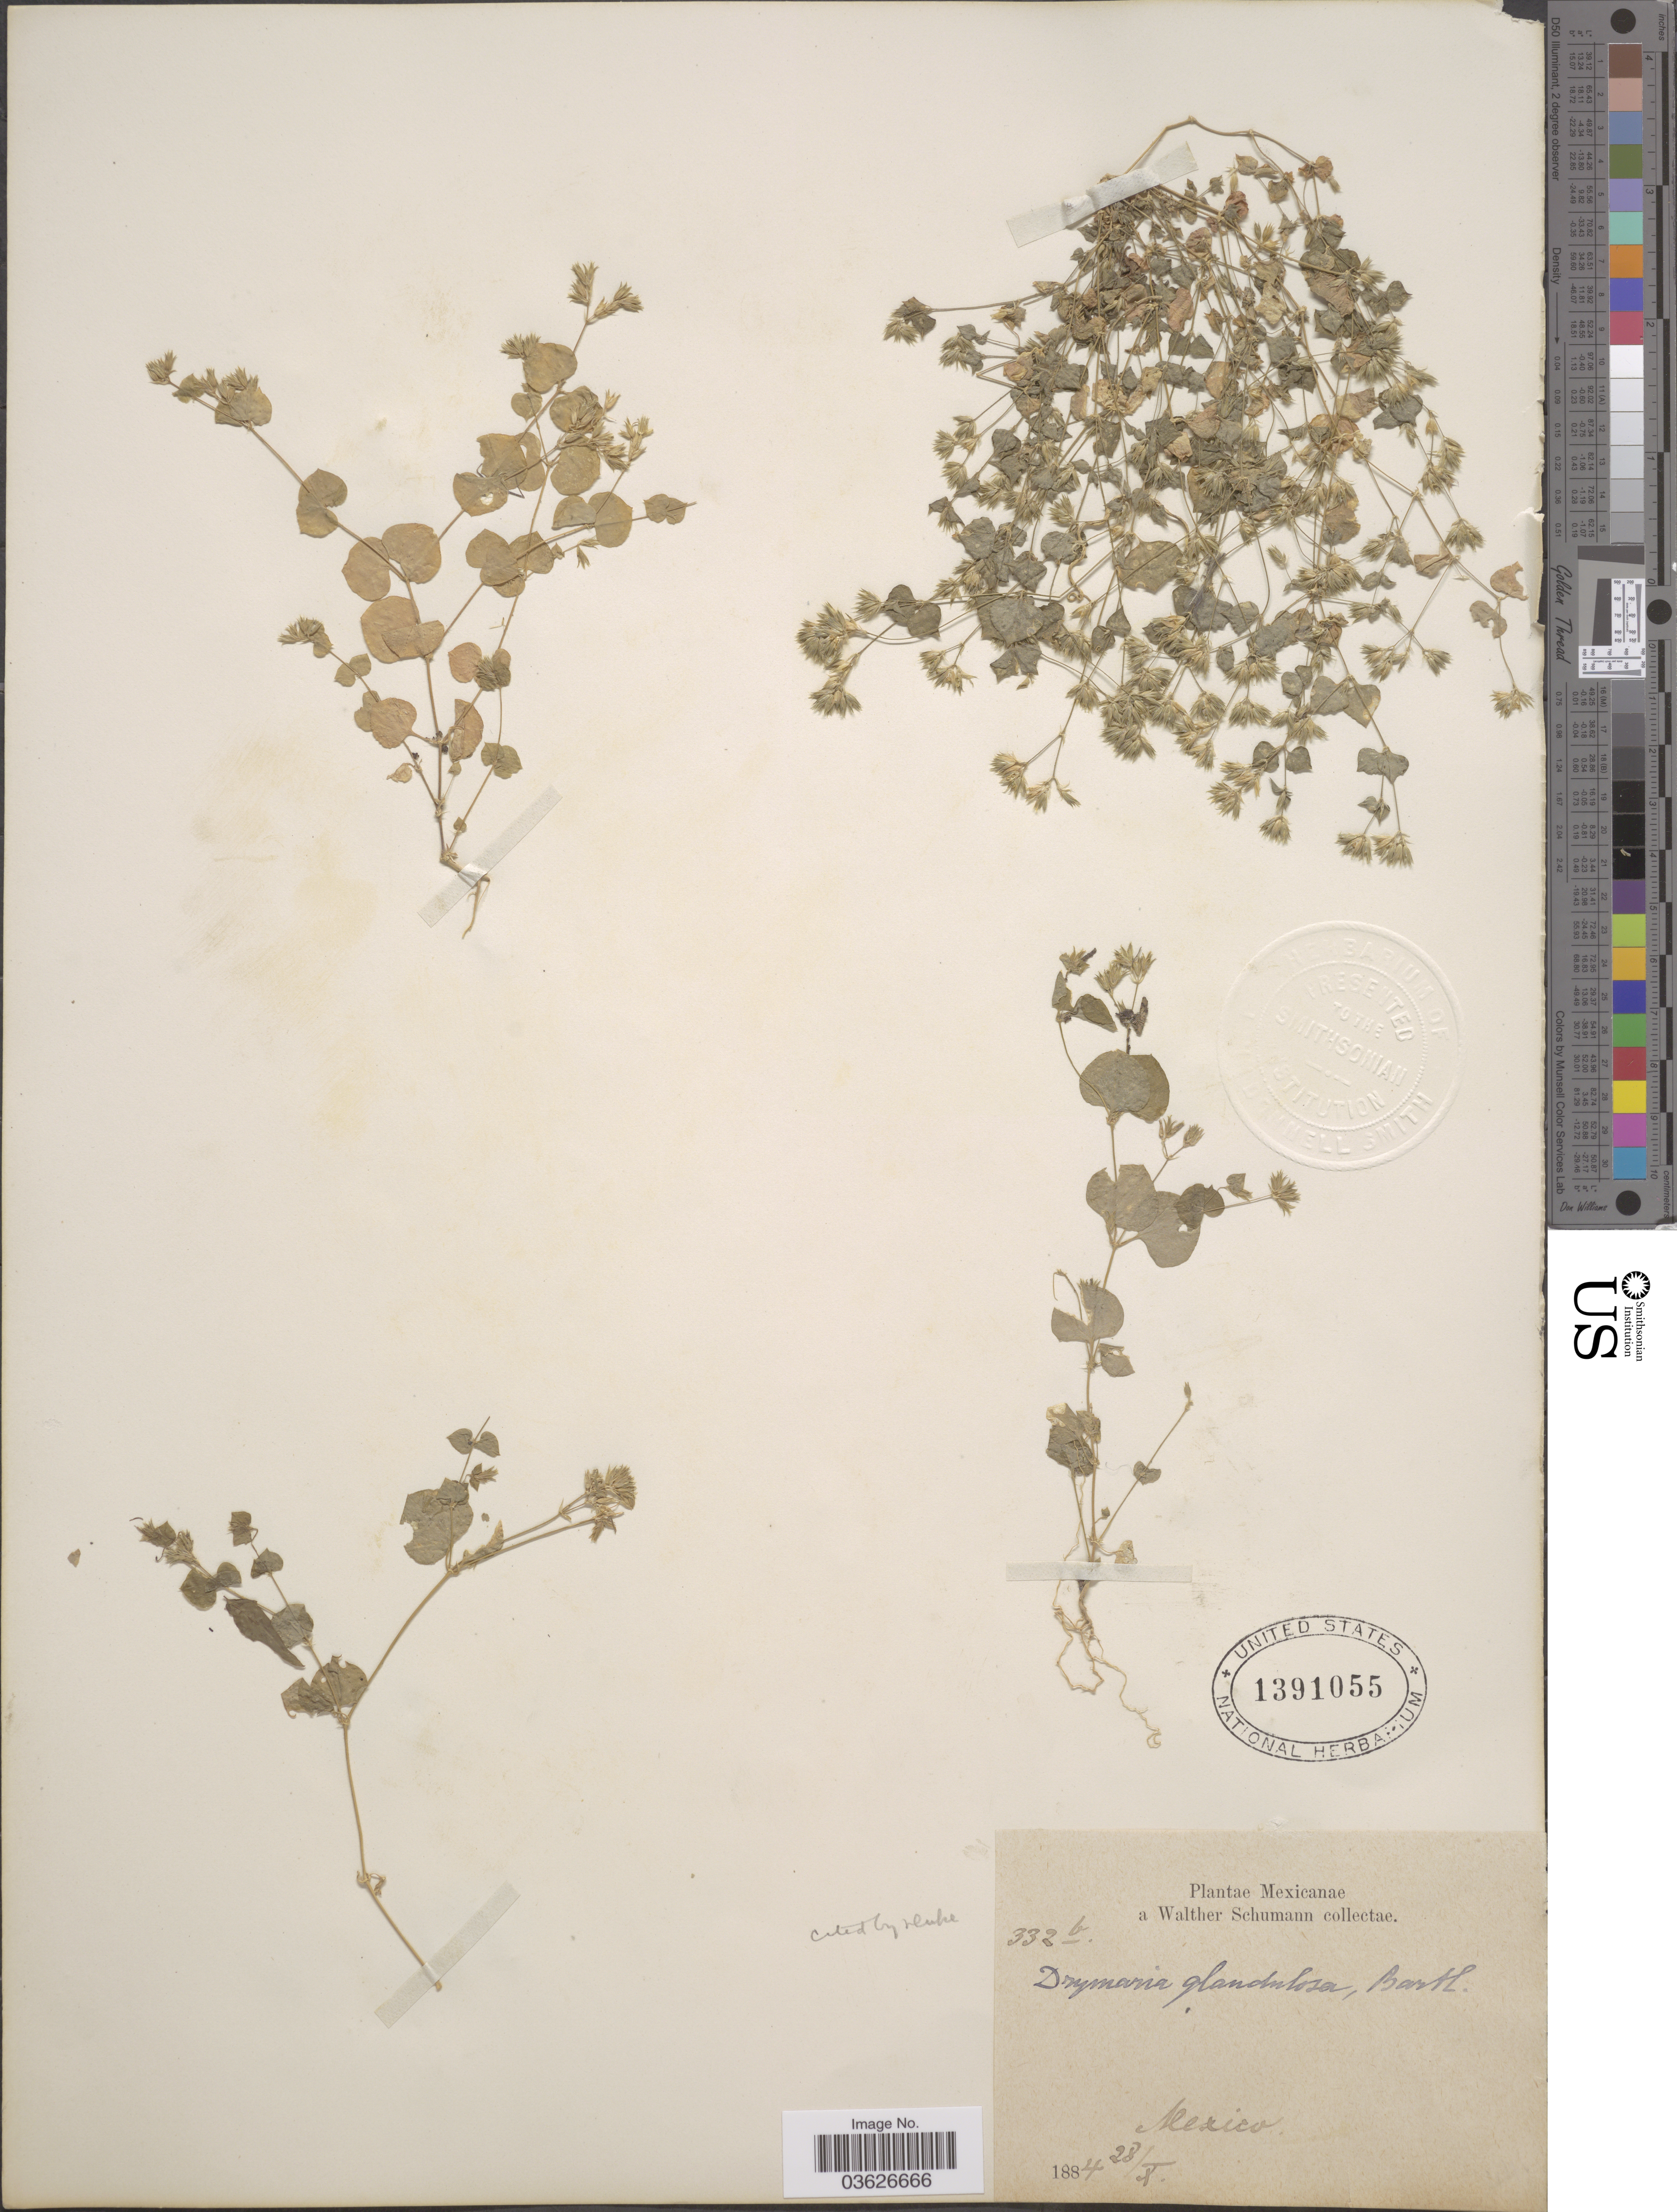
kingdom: Plantae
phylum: Tracheophyta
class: Magnoliopsida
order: Caryophyllales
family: Caryophyllaceae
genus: Drymaria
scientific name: Drymaria glandulosa var. fendleri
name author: (S. Watson) Fosberg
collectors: W. Schumann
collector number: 332b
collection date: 1884-10-28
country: Mexico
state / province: México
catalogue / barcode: US 1391055